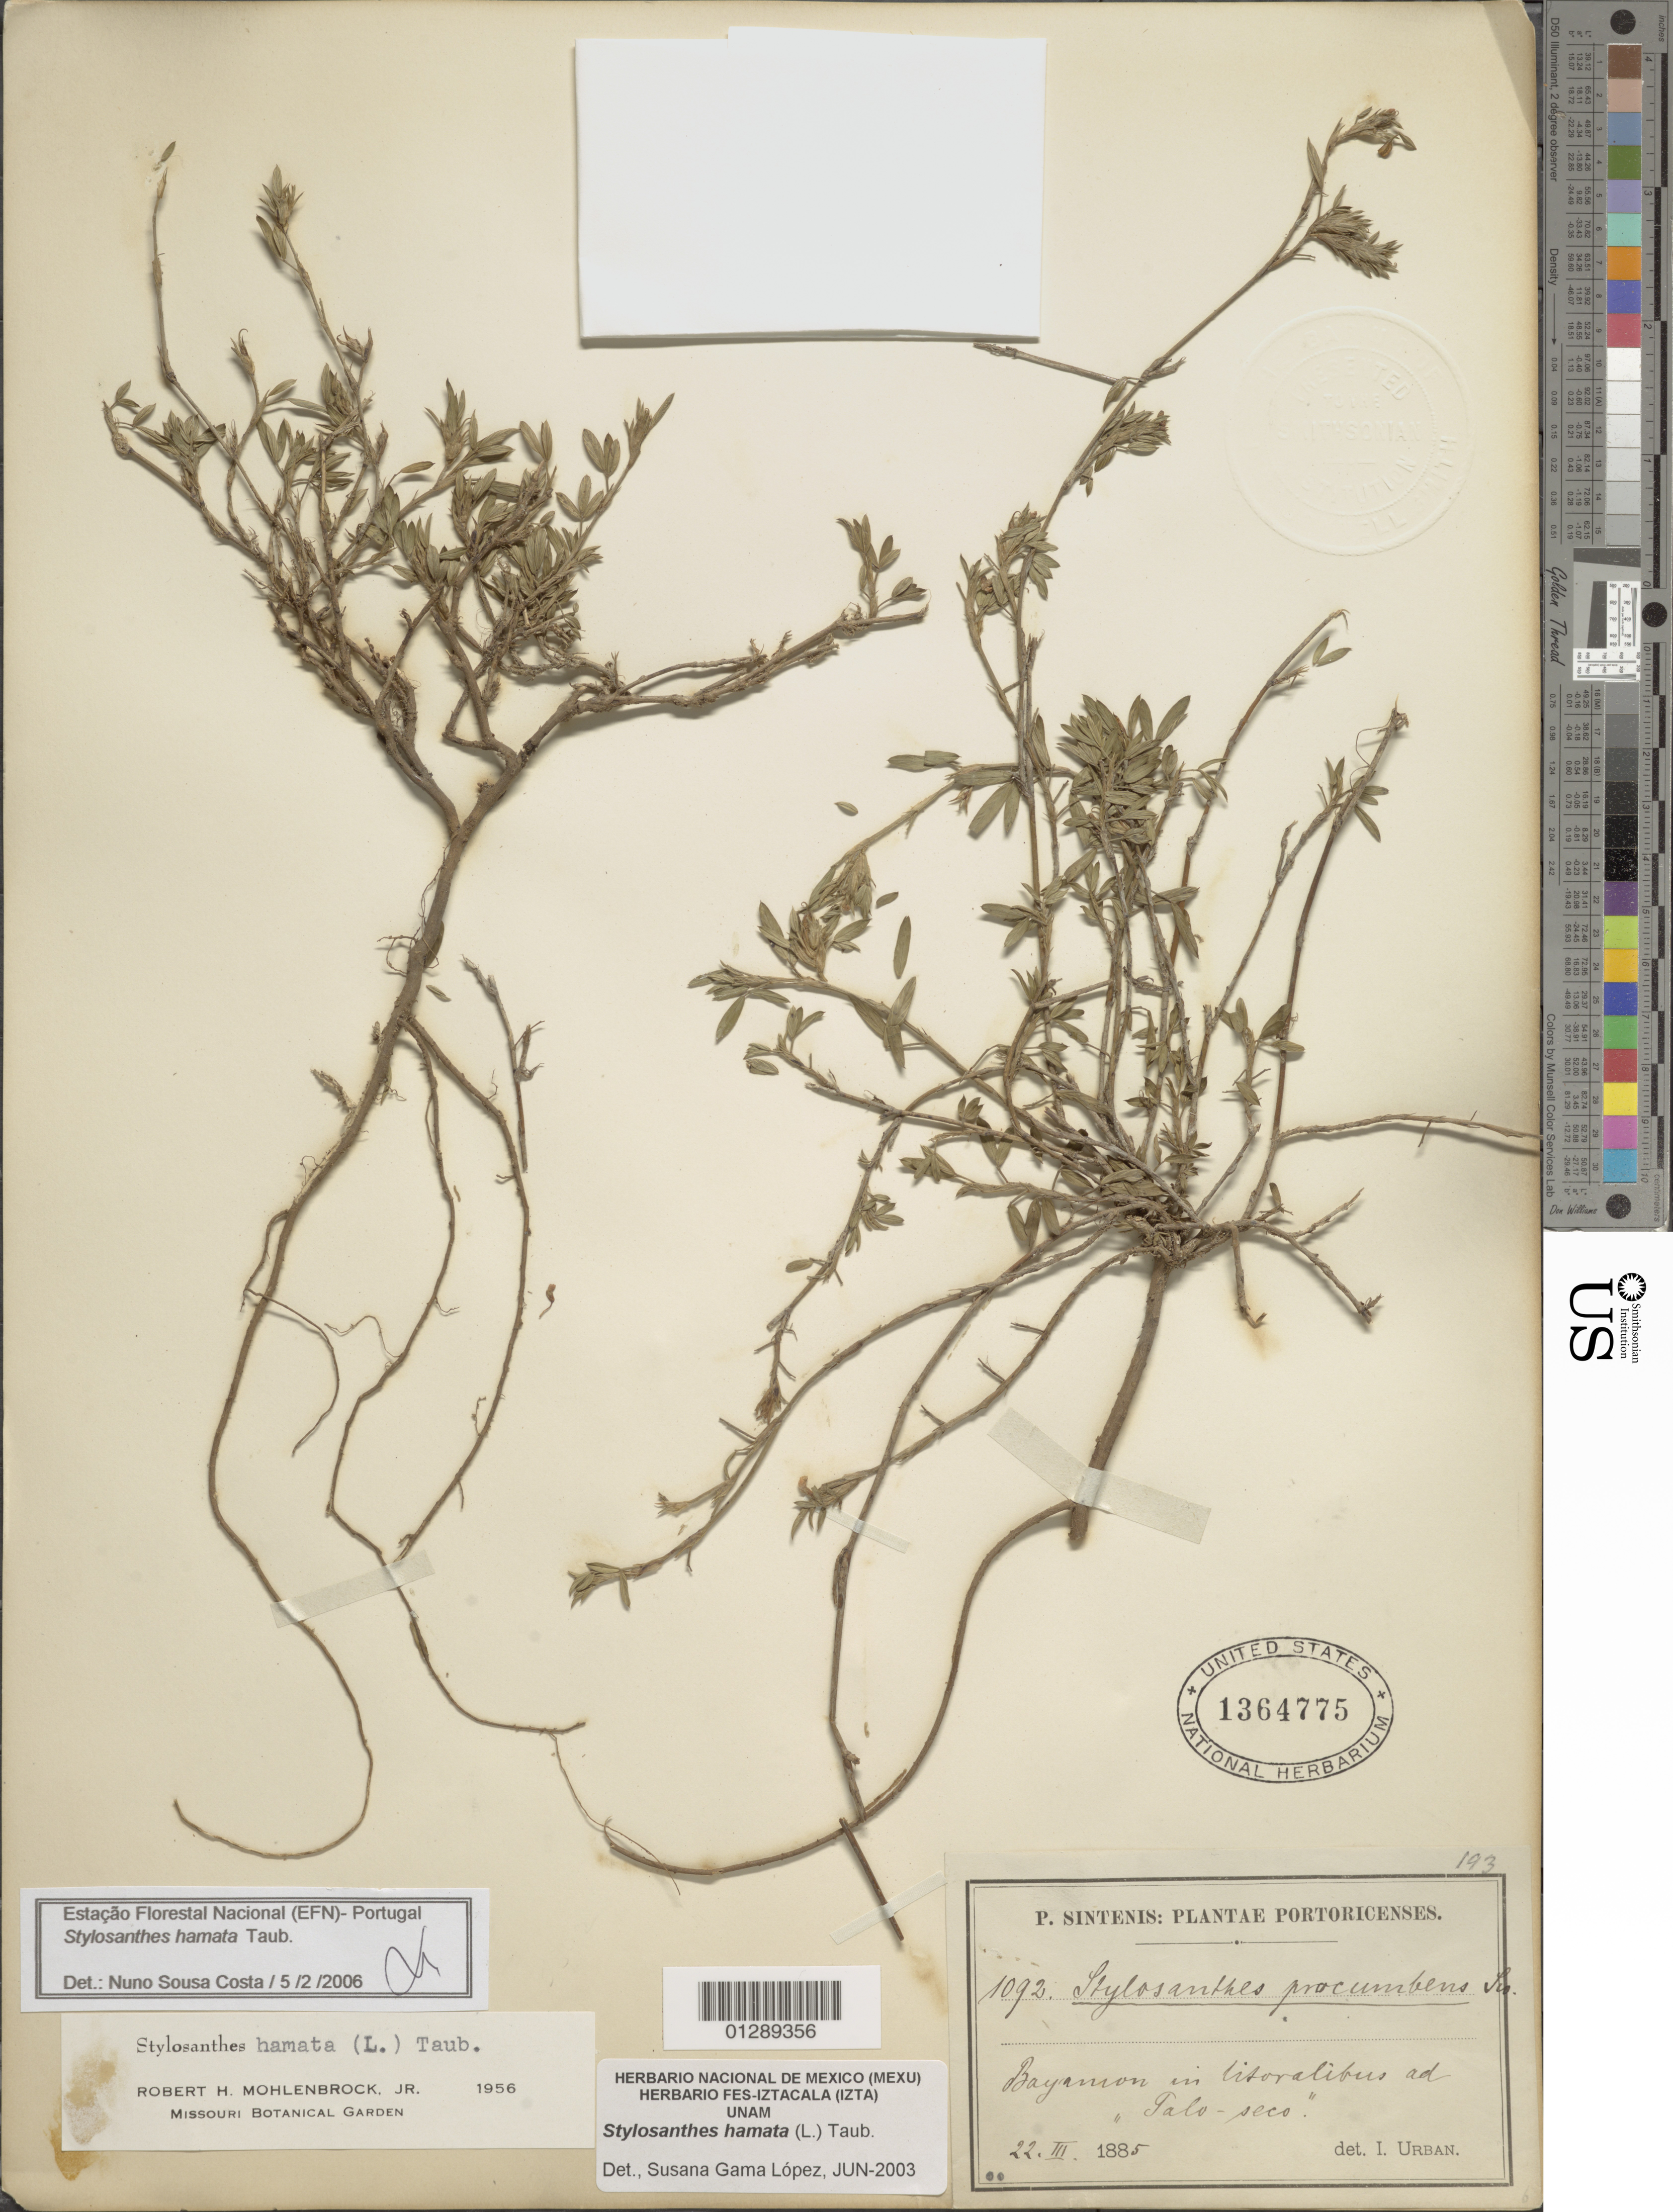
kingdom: Plantae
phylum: Tracheophyta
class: Magnoliopsida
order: Fabales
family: Fabaceae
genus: Stylosanthes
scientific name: Stylosanthes hamata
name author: (L.) Taub.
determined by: Sousa Costa, N. M., (EFN)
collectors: P. Sintenis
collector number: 1092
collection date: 1885-03-22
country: Puerto Rico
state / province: Bayamon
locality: Bayamon.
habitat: In litoralibus ad "Talo-seco".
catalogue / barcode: US 1364775